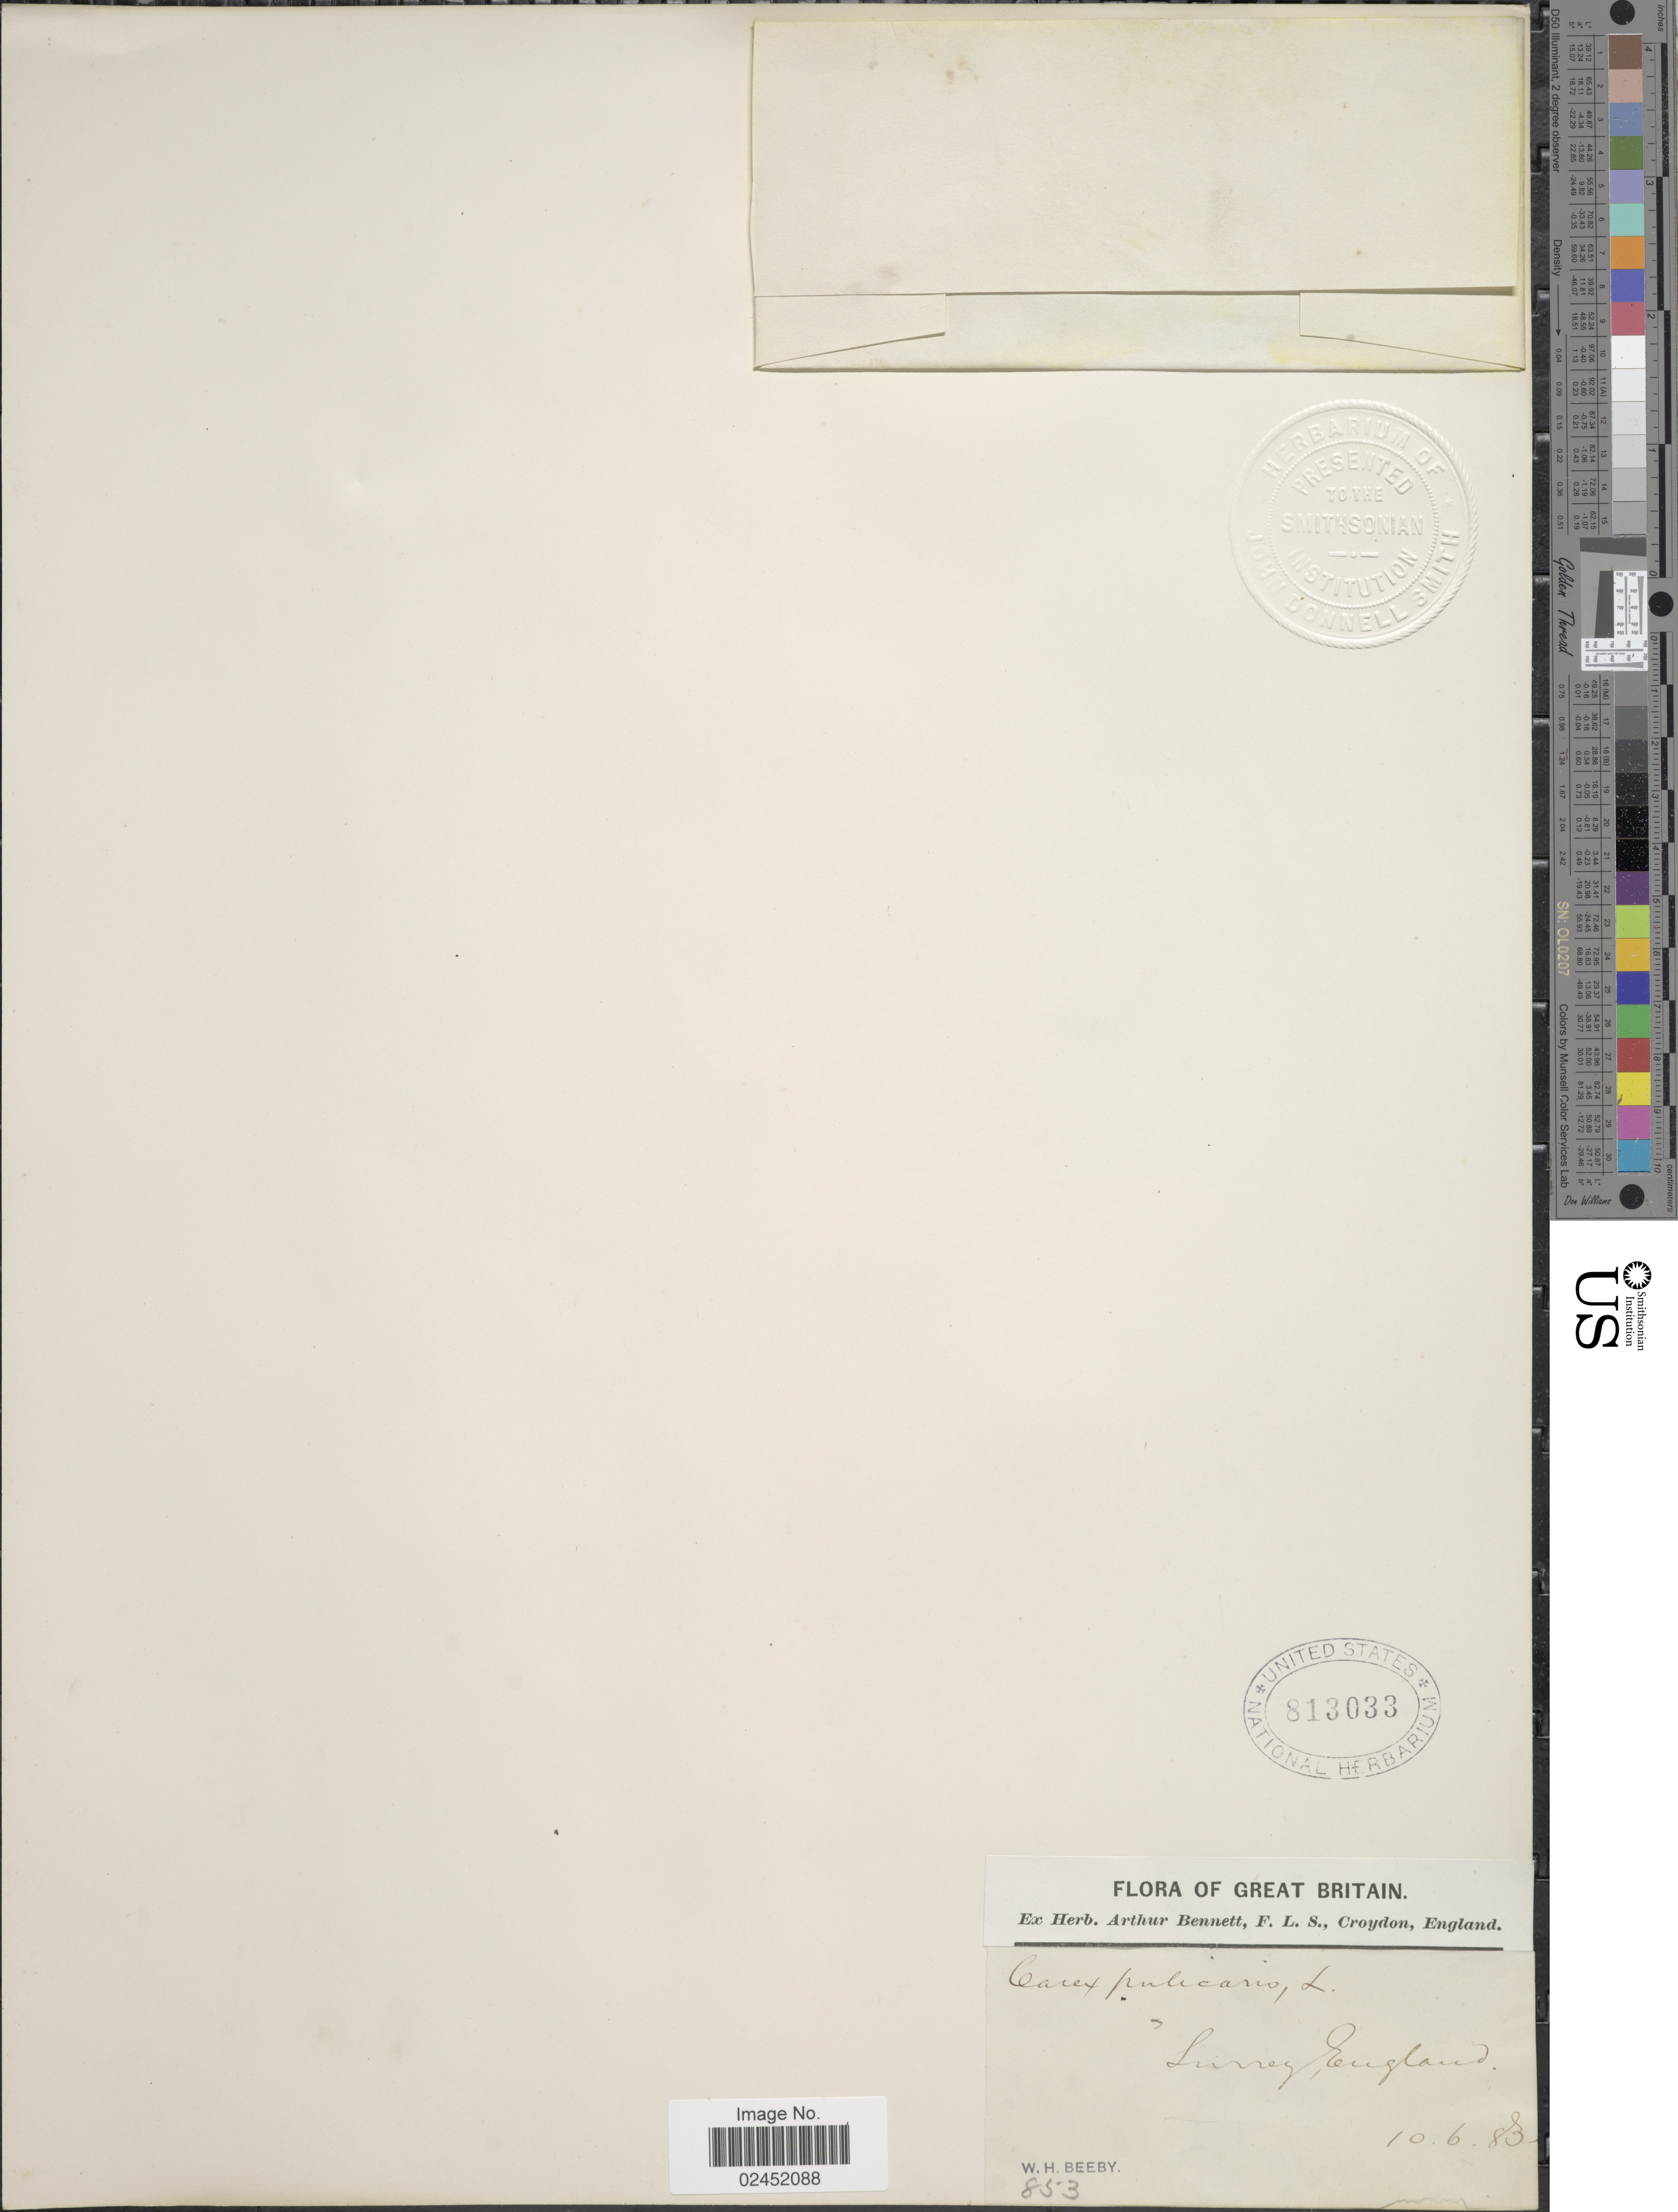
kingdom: Plantae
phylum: Tracheophyta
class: Liliopsida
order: Poales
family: Cyperaceae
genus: Carex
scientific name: Carex pulicaris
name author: L.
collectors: W. Beeby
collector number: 853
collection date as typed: Transcribed d/m/y: 10/6/83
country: United Kingdom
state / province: England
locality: Great Britain, Surrey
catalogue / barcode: US 813033